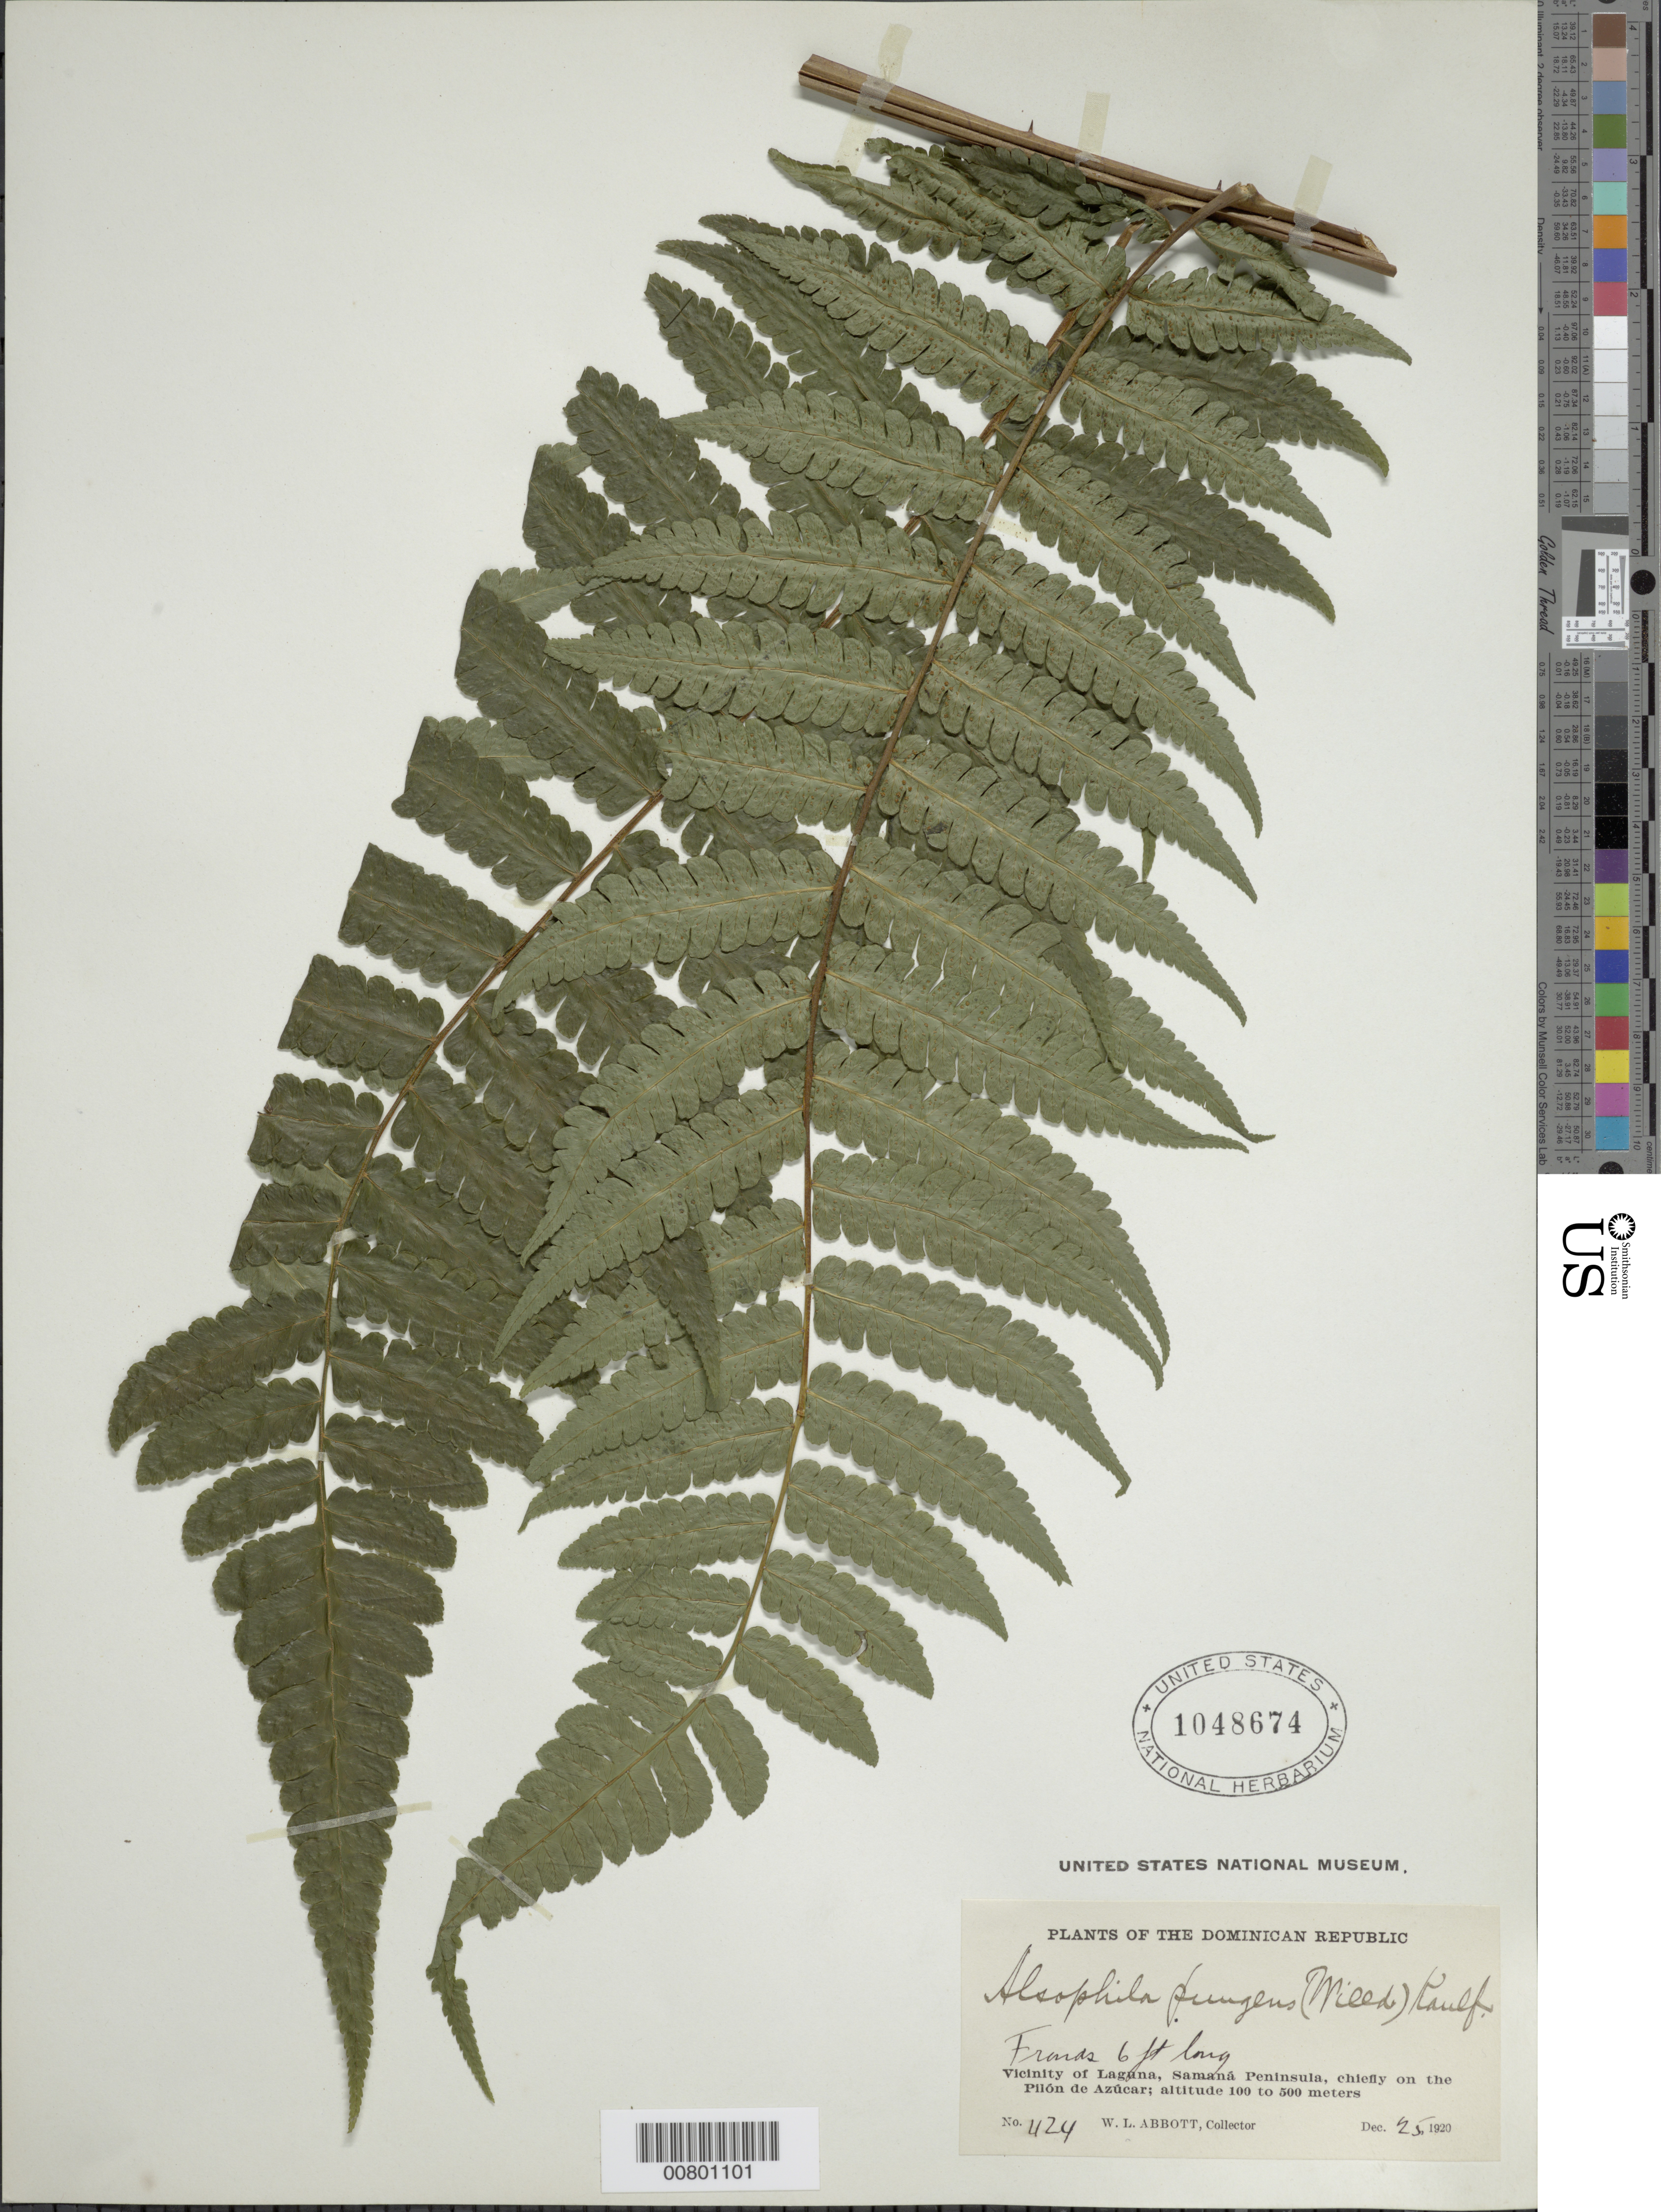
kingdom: Plantae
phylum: Tracheophyta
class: Polypodiopsida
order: Cyatheales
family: Cyatheaceae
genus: Cyathea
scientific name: Cyathea pungens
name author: (Willd.) Domin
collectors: W. L. Abbott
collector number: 1124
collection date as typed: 25 Dec 1920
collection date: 1920-12-25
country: Dominican Republic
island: Hispaniola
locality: Laguna, vicinity, Samaná Peninsula, chiefly on the Pilón de Azúcar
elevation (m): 100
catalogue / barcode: US 1048674